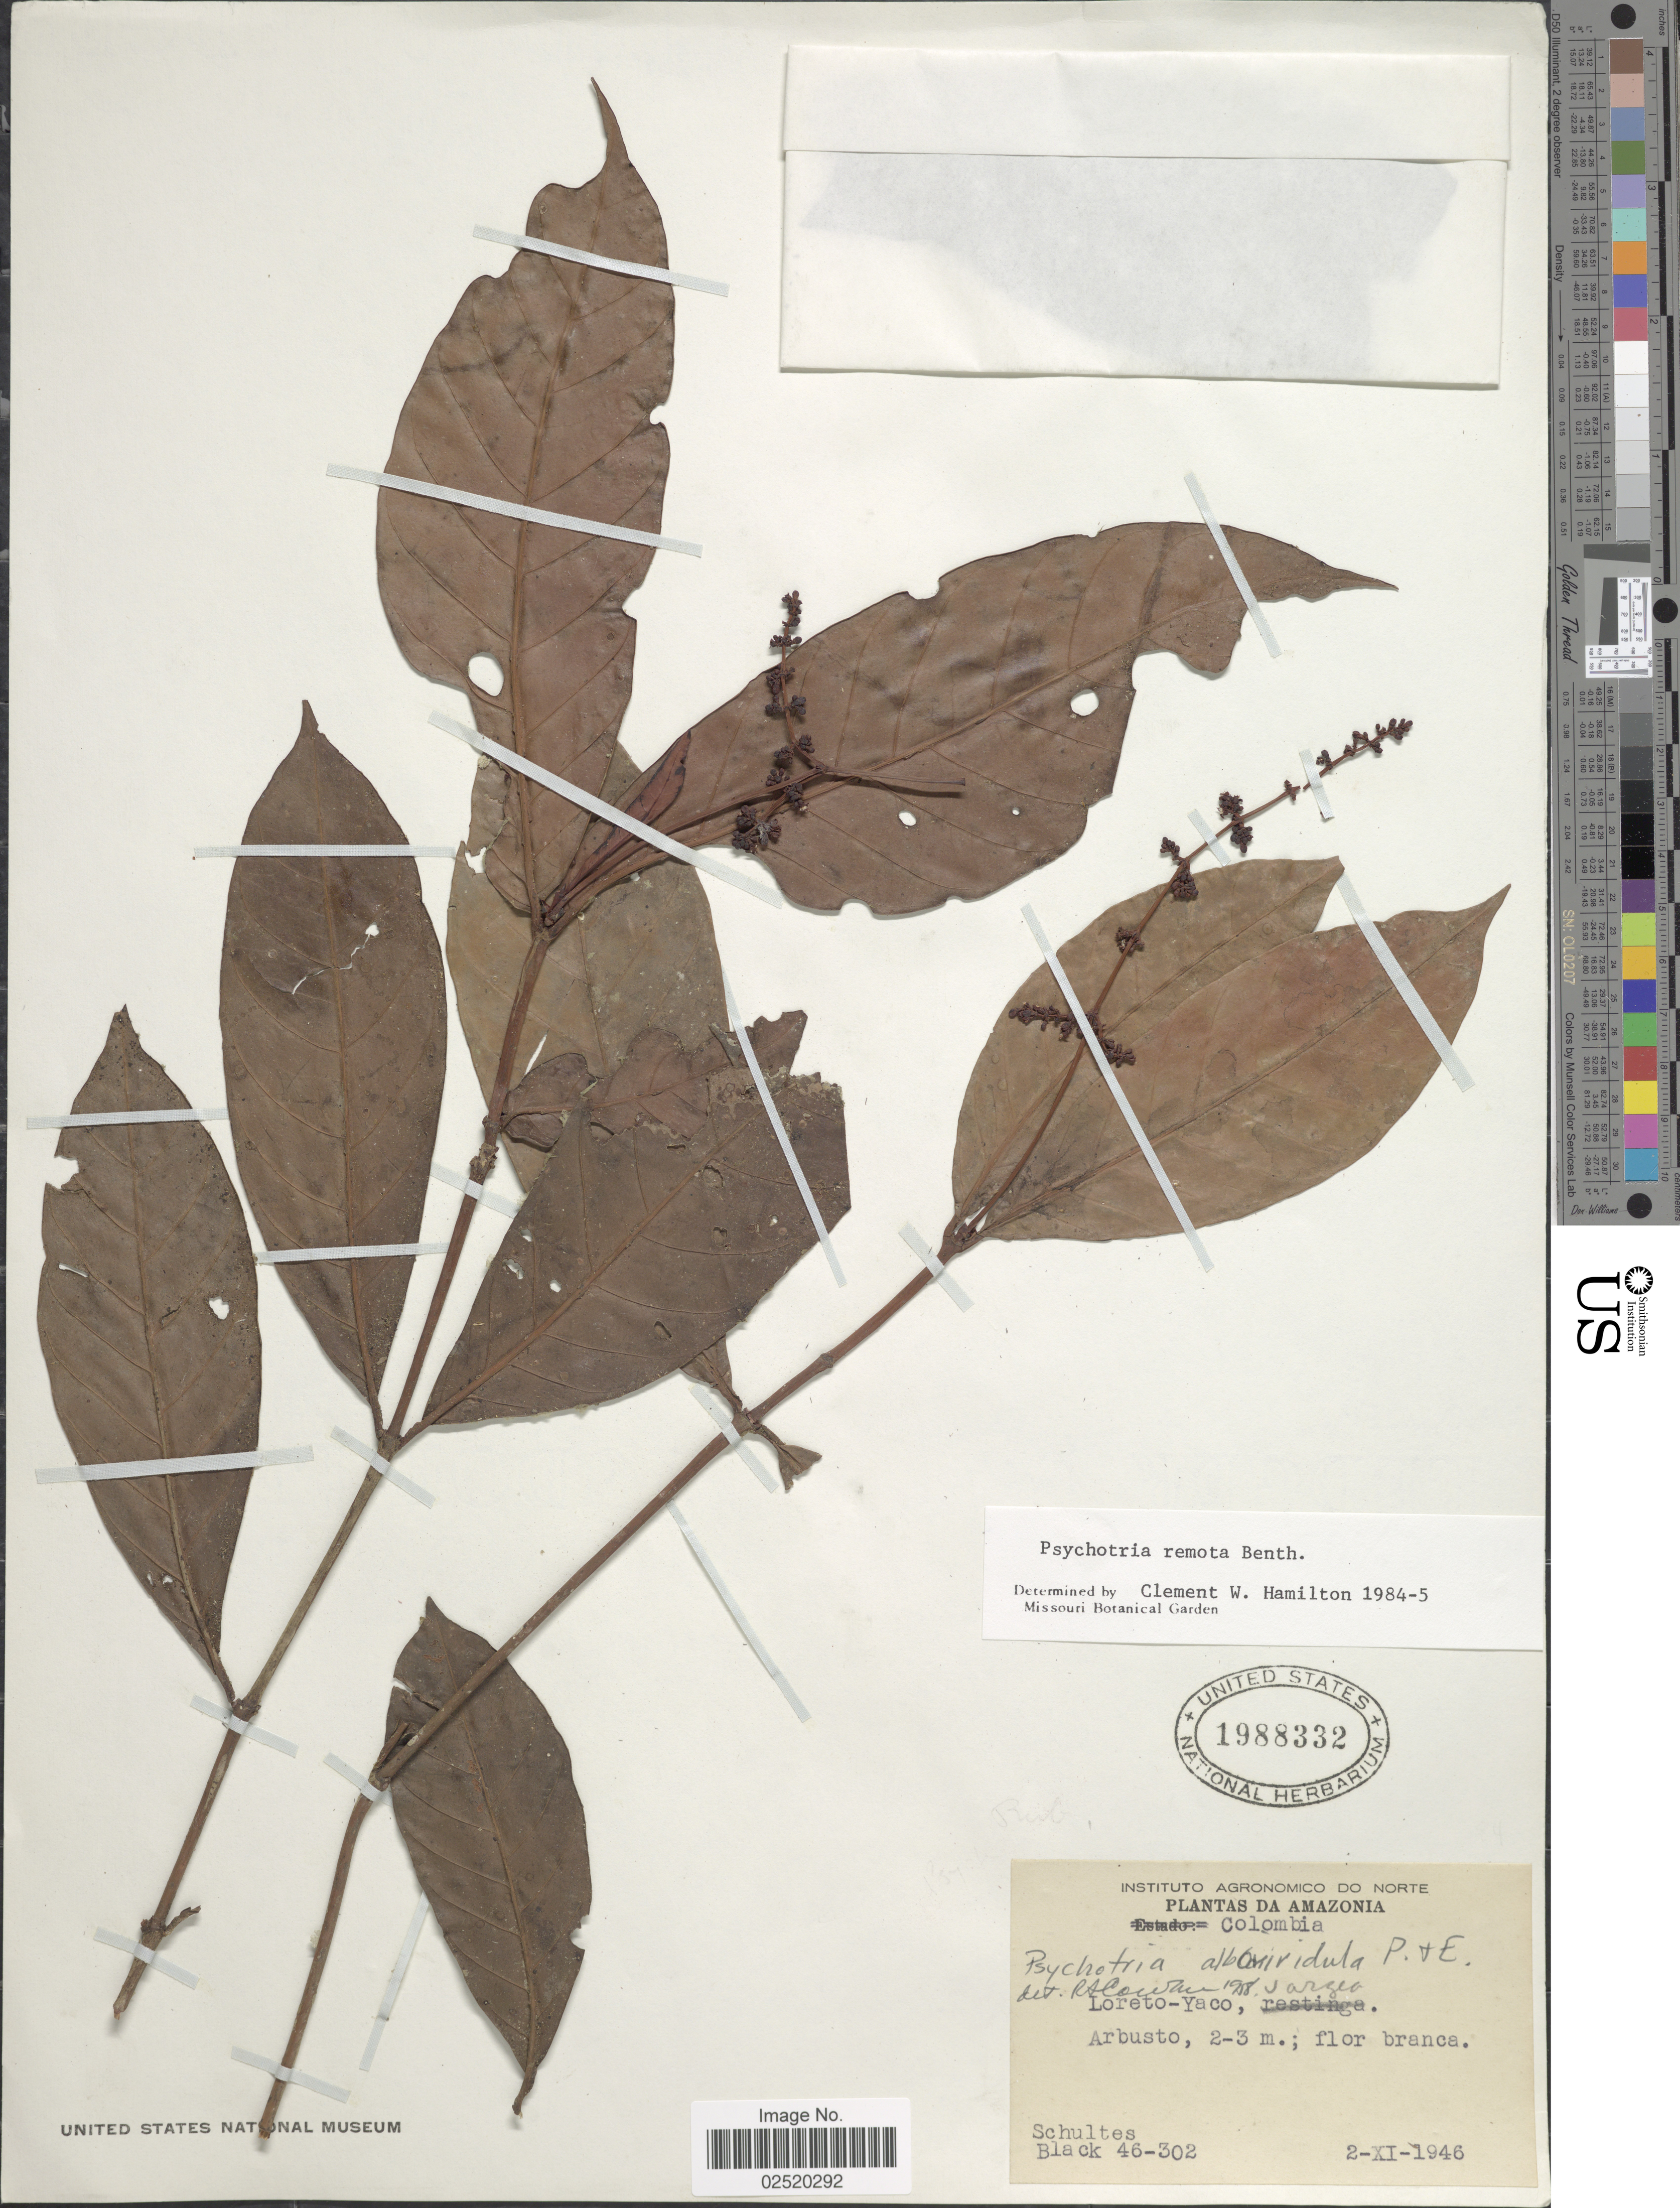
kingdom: Plantae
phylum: Tracheophyta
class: Magnoliopsida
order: Gentianales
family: Rubiaceae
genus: Psychotria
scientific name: Psychotria remota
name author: Benth.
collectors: -- Schultes & -- Black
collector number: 45-302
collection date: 1946-11-02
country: Colombia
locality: Da Amazonia, Colombia, Loreto-Yaco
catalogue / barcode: US 1988332